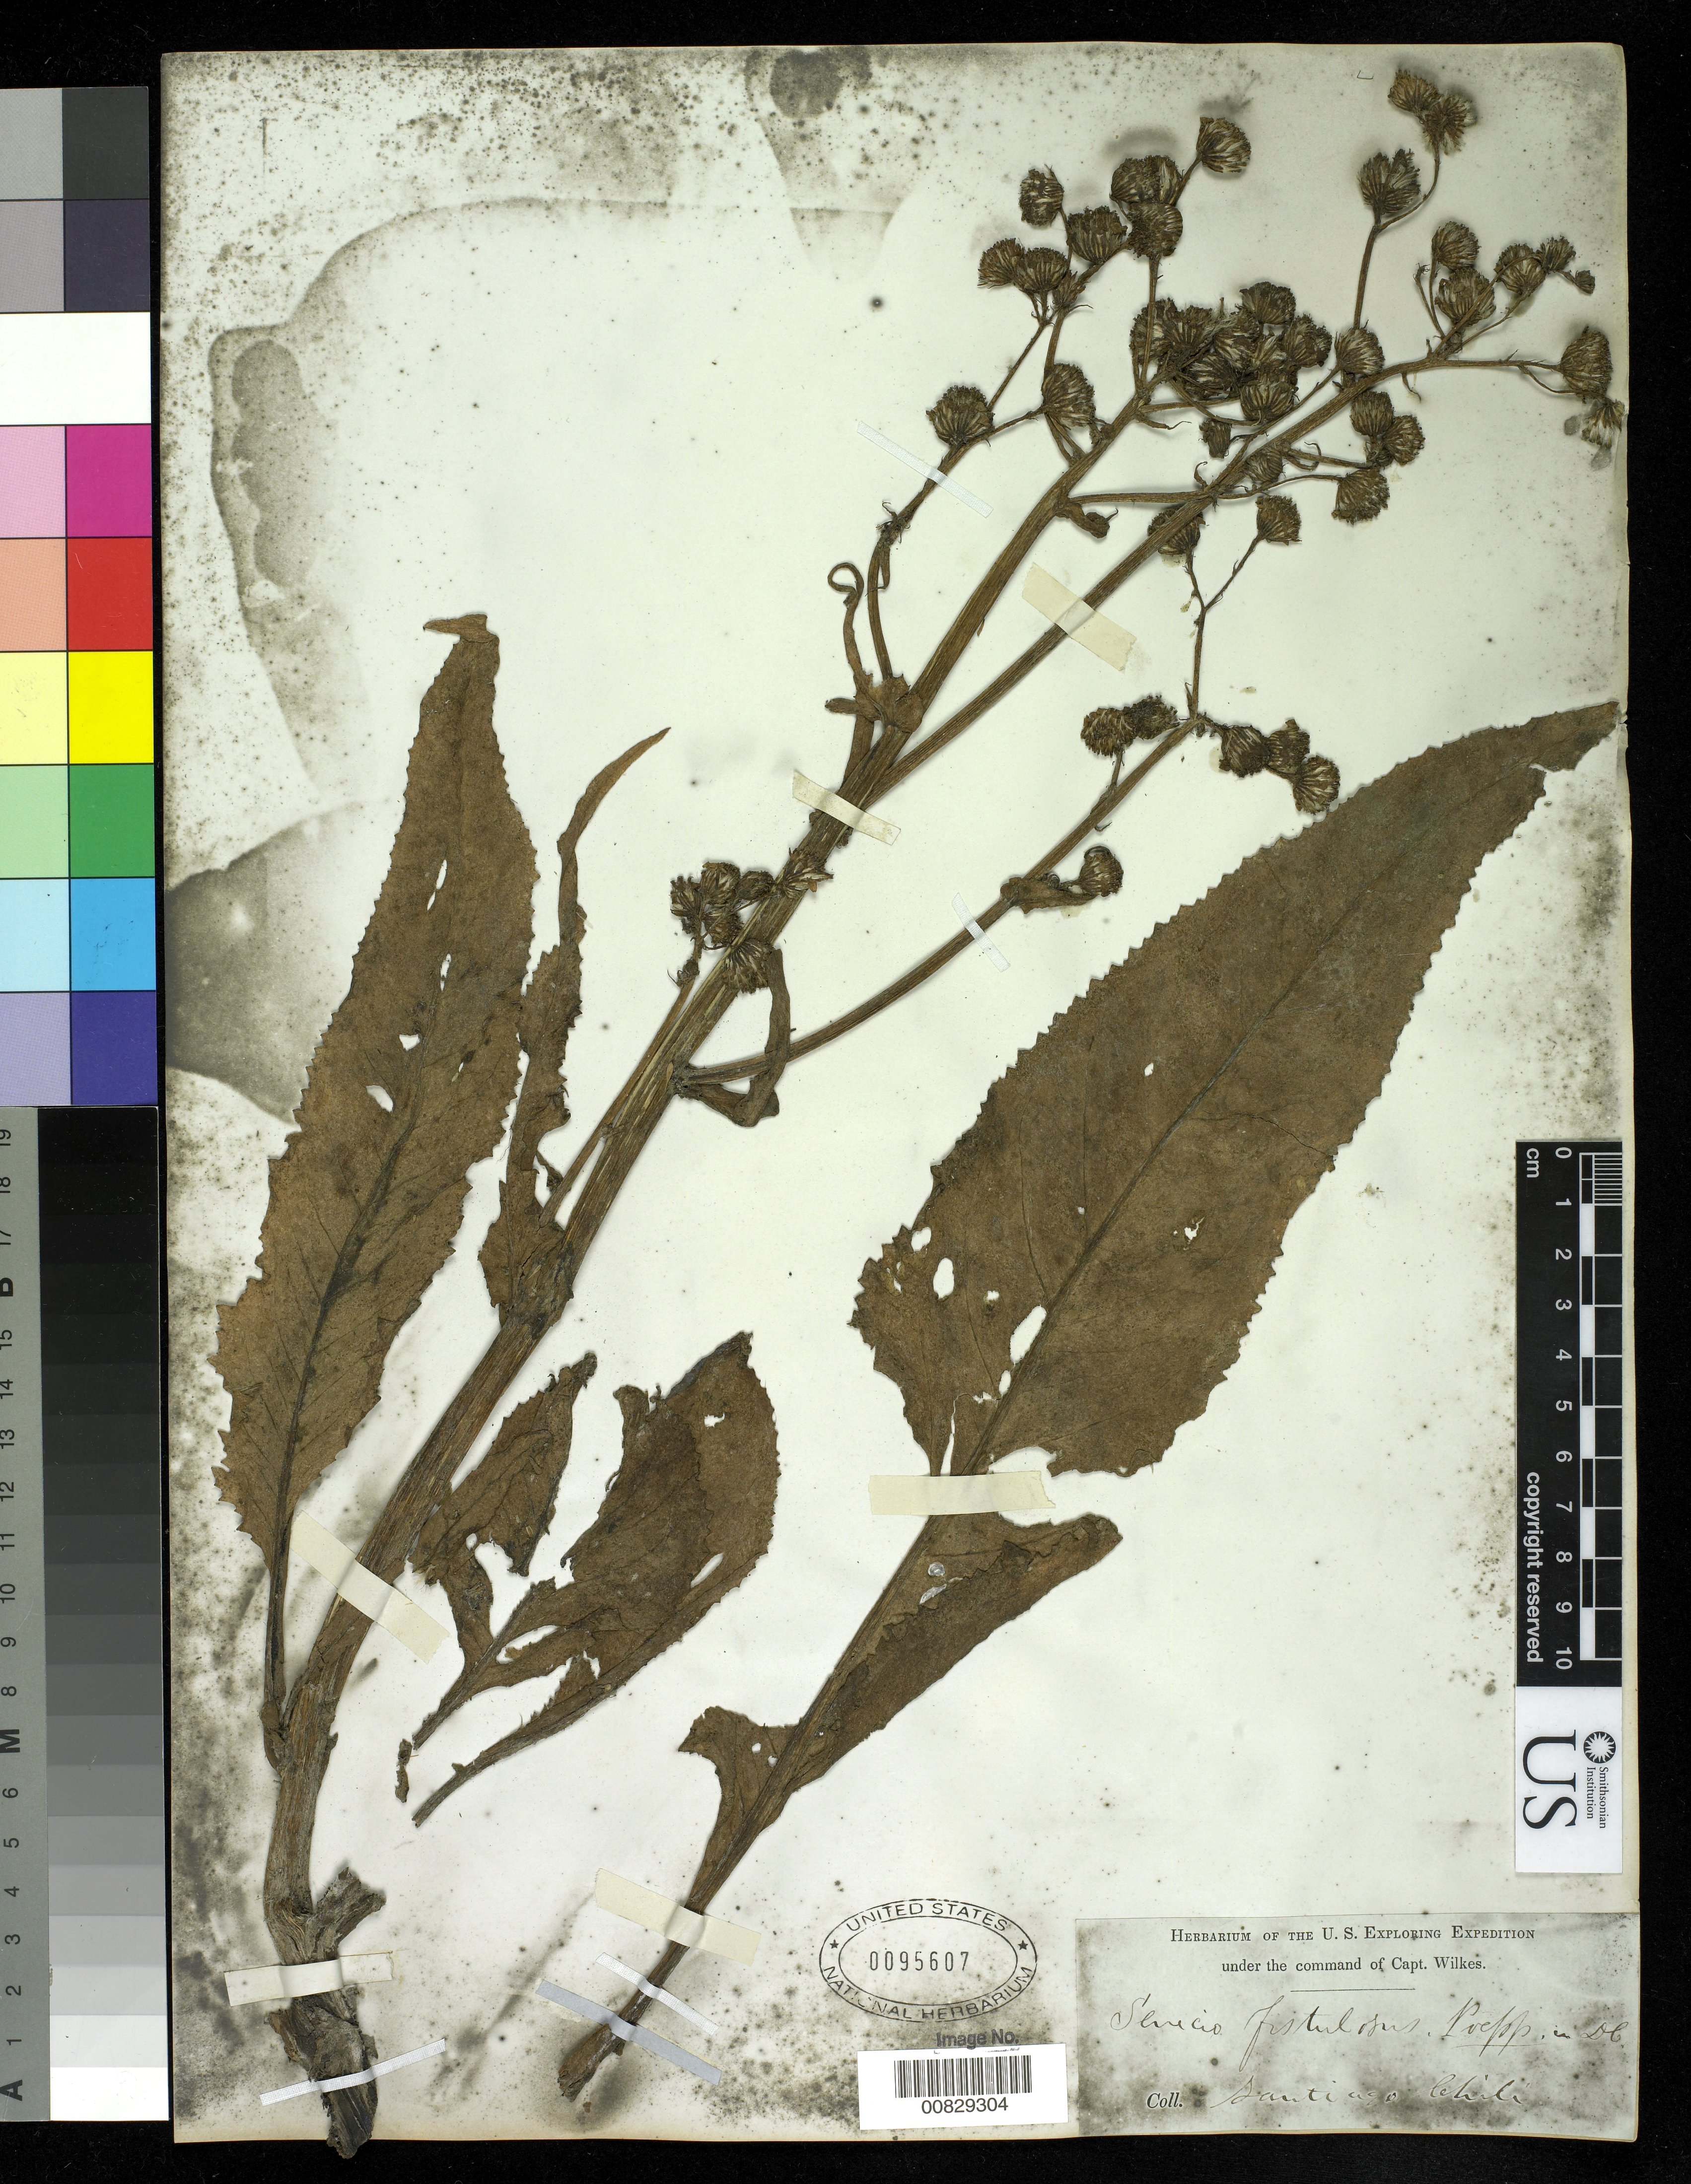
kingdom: Plantae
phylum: Tracheophyta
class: Magnoliopsida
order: Asterales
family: Asteraceae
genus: Senecio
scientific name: Senecio fistulosus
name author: Poepp. ex Less.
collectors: Wilkes Explor. Exped.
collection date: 1838/1842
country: Chile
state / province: Región Metropolitana (RM)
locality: Santiago Chili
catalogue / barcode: US 95607